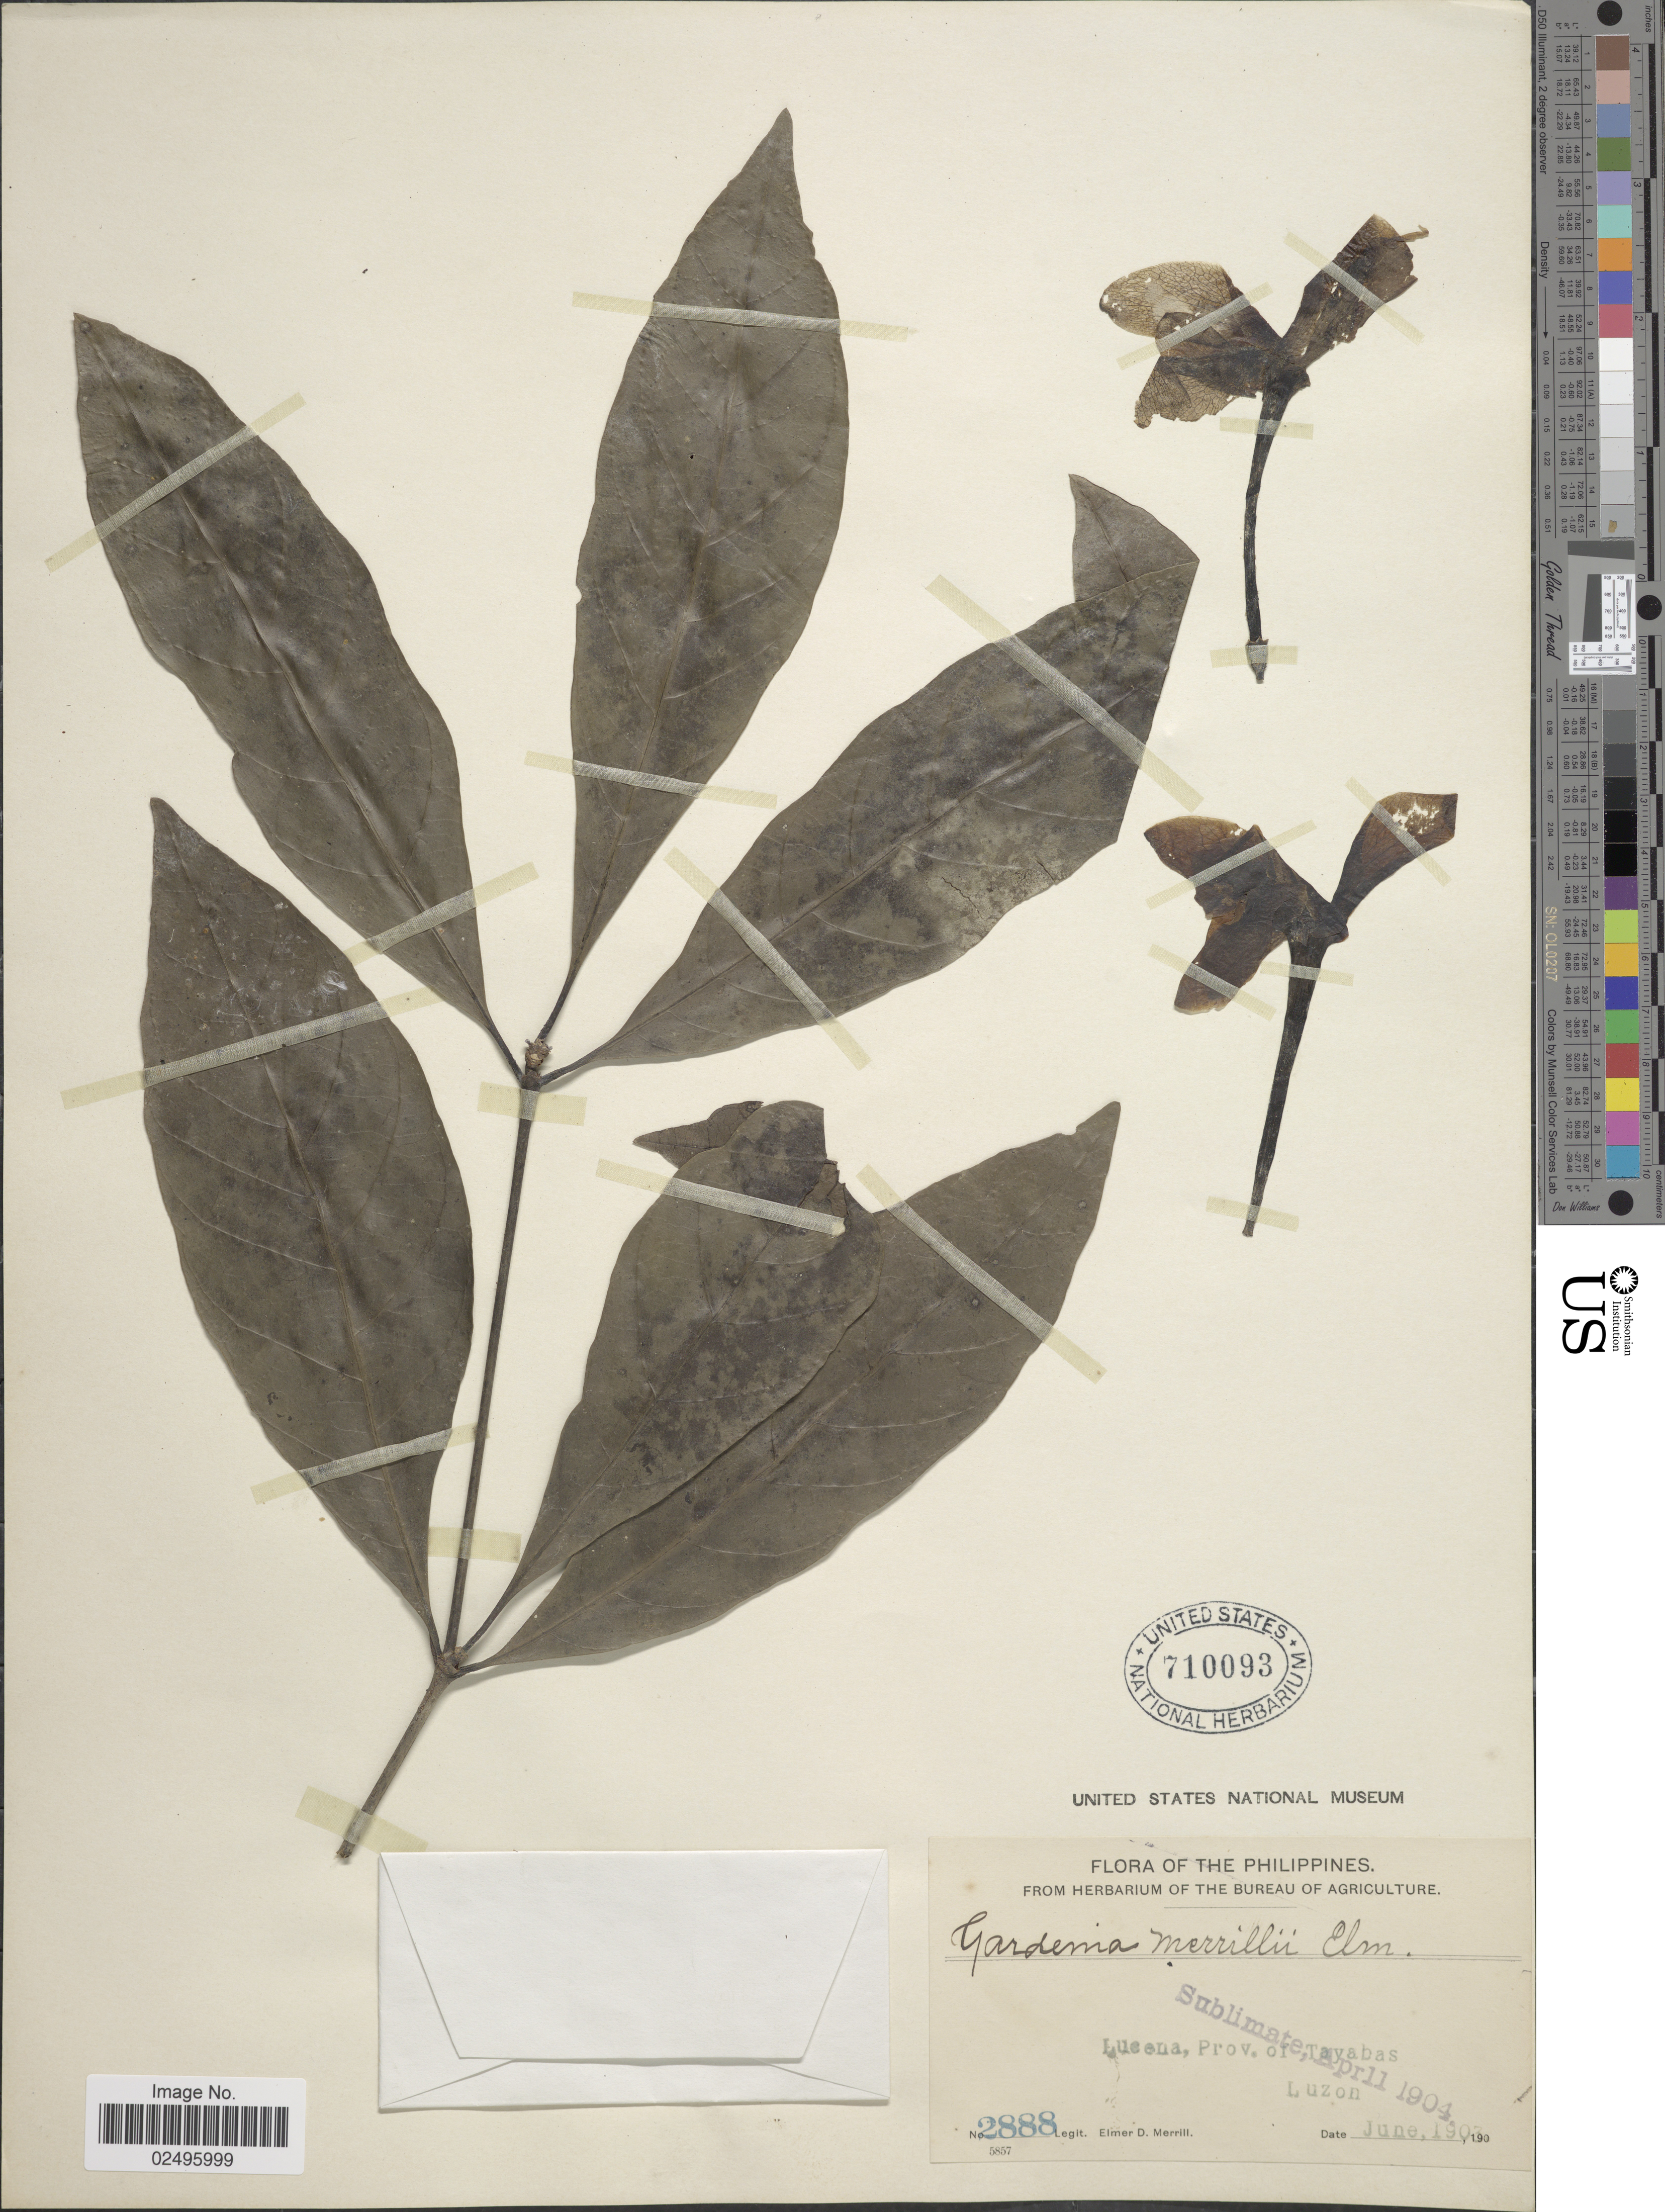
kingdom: Plantae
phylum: Tracheophyta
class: Magnoliopsida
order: Gentianales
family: Rubiaceae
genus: Rothmannia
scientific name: Rothmannia merrillii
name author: (Elmer) J.T. Pereira & Ridsdale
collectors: E. D. Merrill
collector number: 2888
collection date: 1903-06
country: Philippines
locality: The Philippine Islands, Lucena, Prov. of Tayabas, Luzon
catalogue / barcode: US 710093